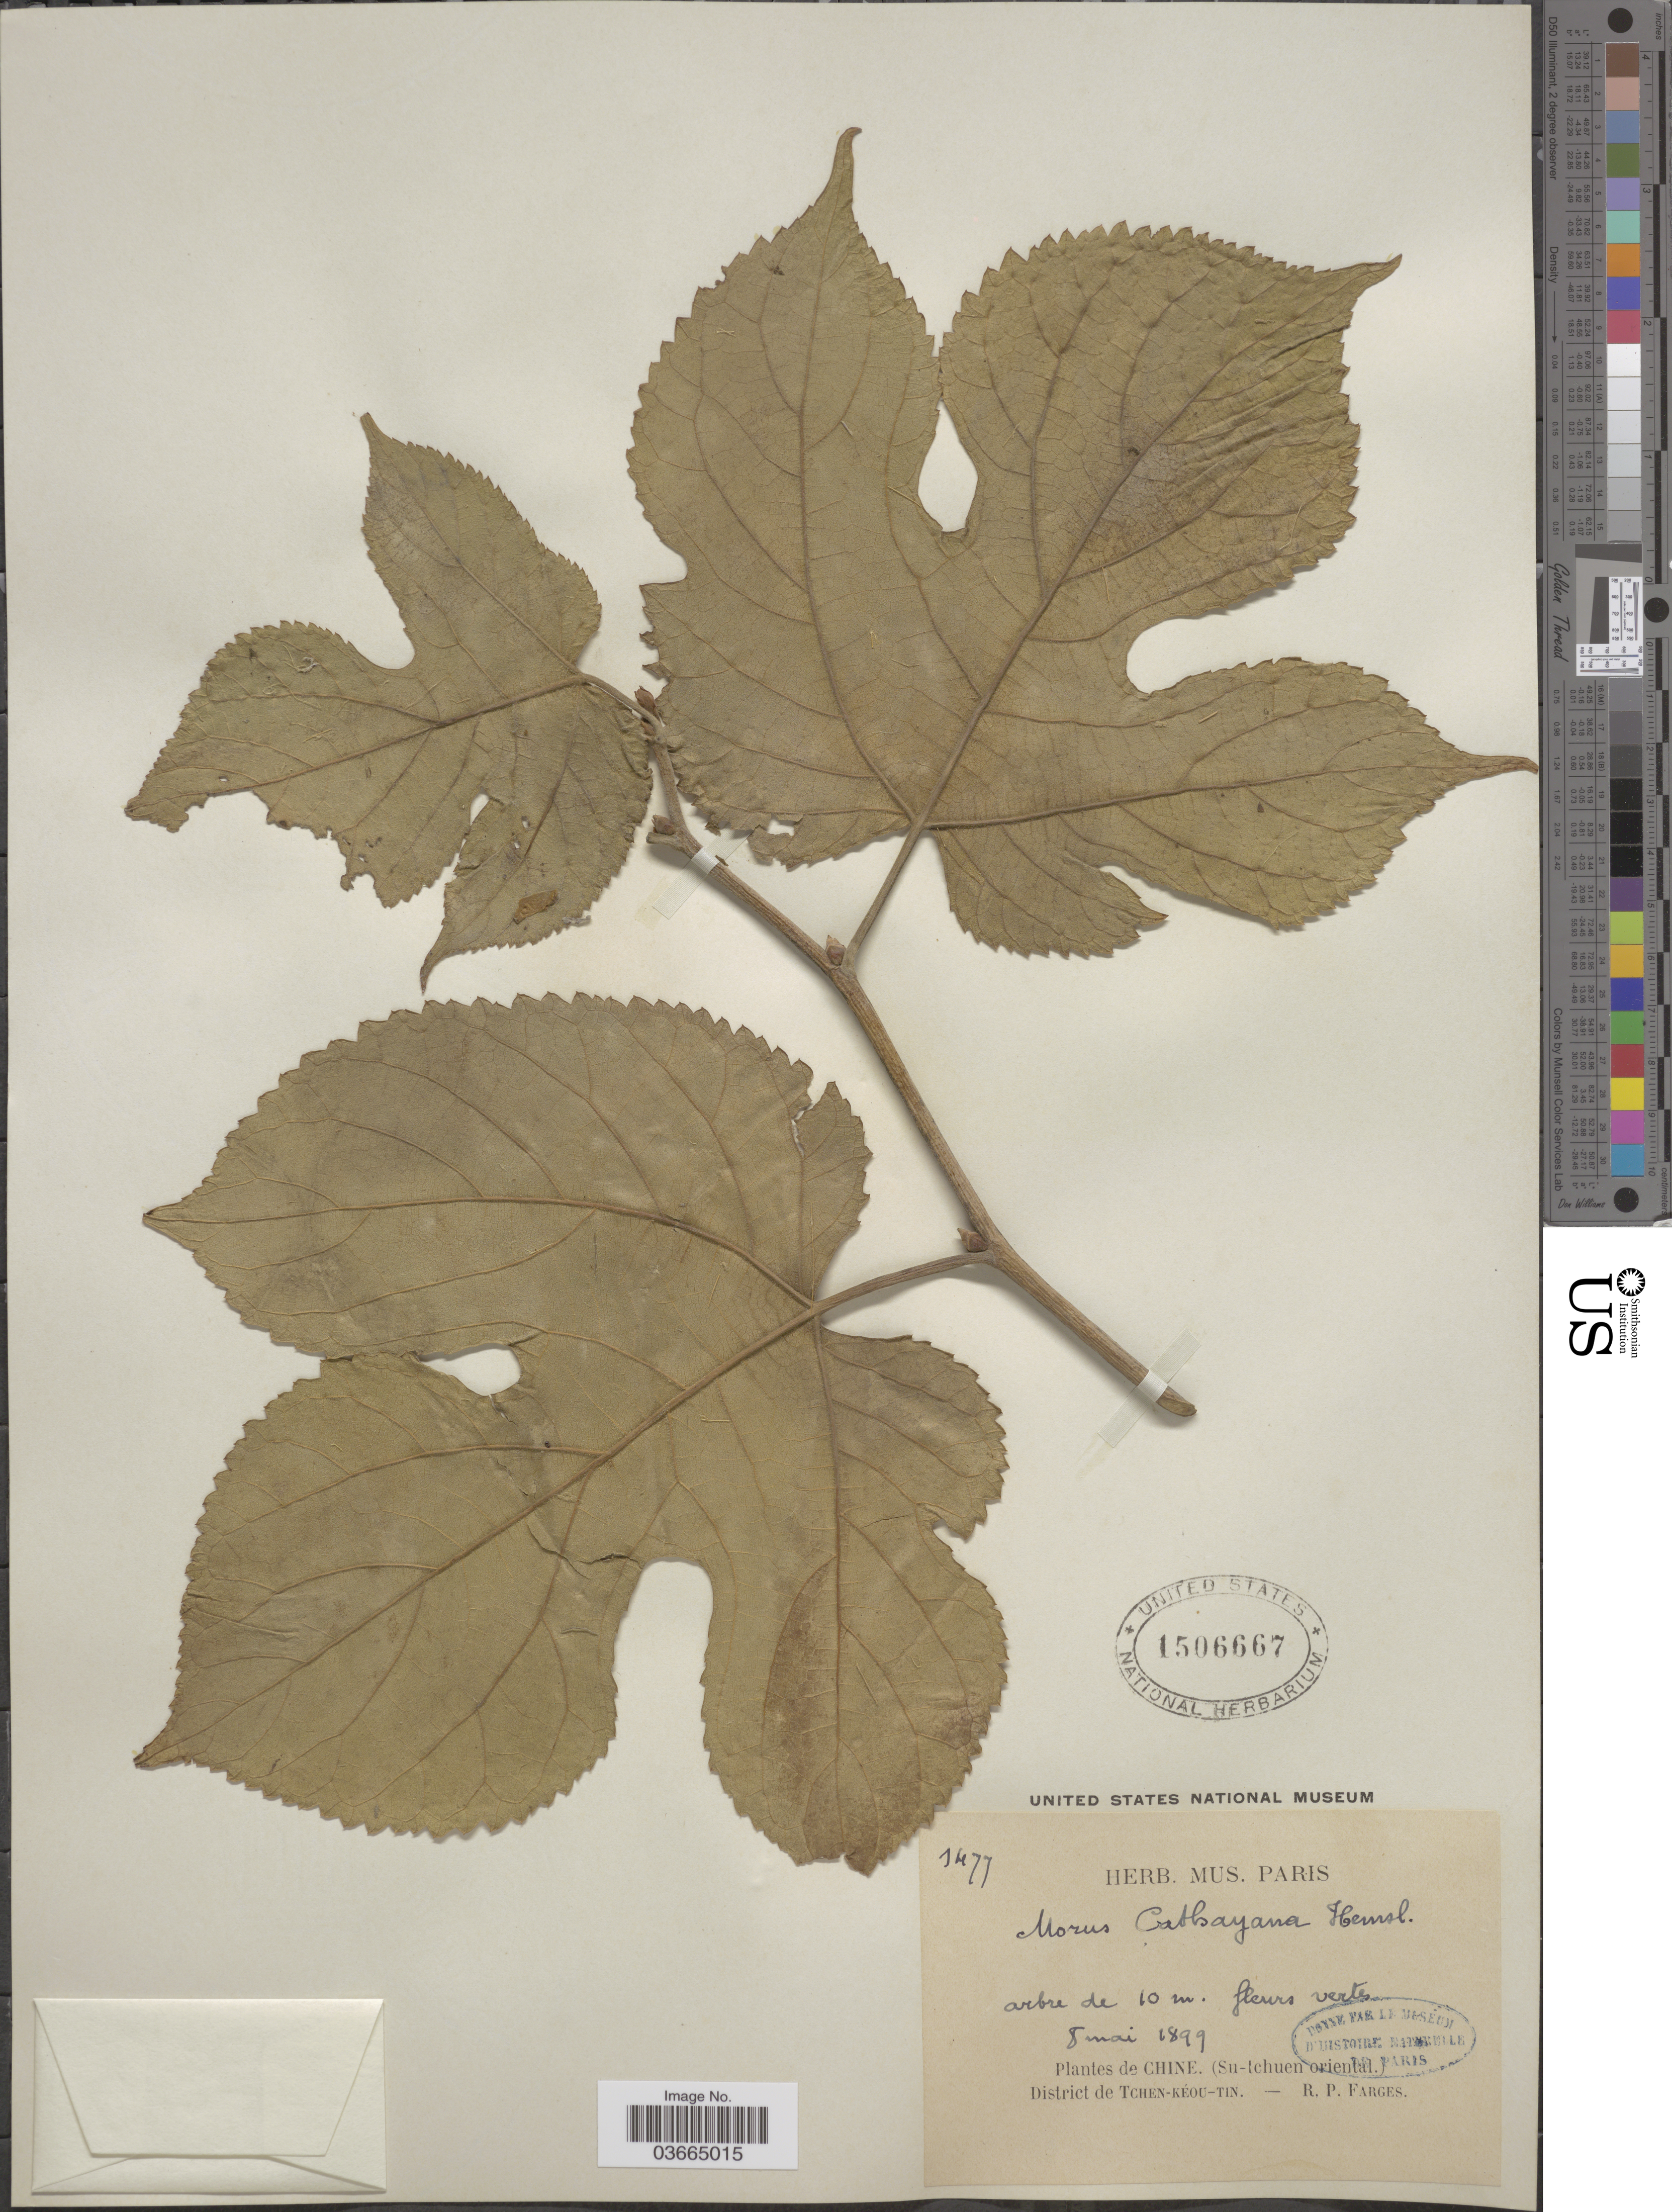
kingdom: Plantae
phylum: Tracheophyta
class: Magnoliopsida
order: Rosales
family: Moraceae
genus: Morus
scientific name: Morus cathayana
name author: Hemsl.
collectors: R. Farges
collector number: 1477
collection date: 1899-05-08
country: China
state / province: Sichuan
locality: (Su-tchuen oriental). District de Tchen-kéou-tin.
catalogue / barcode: US 1506667